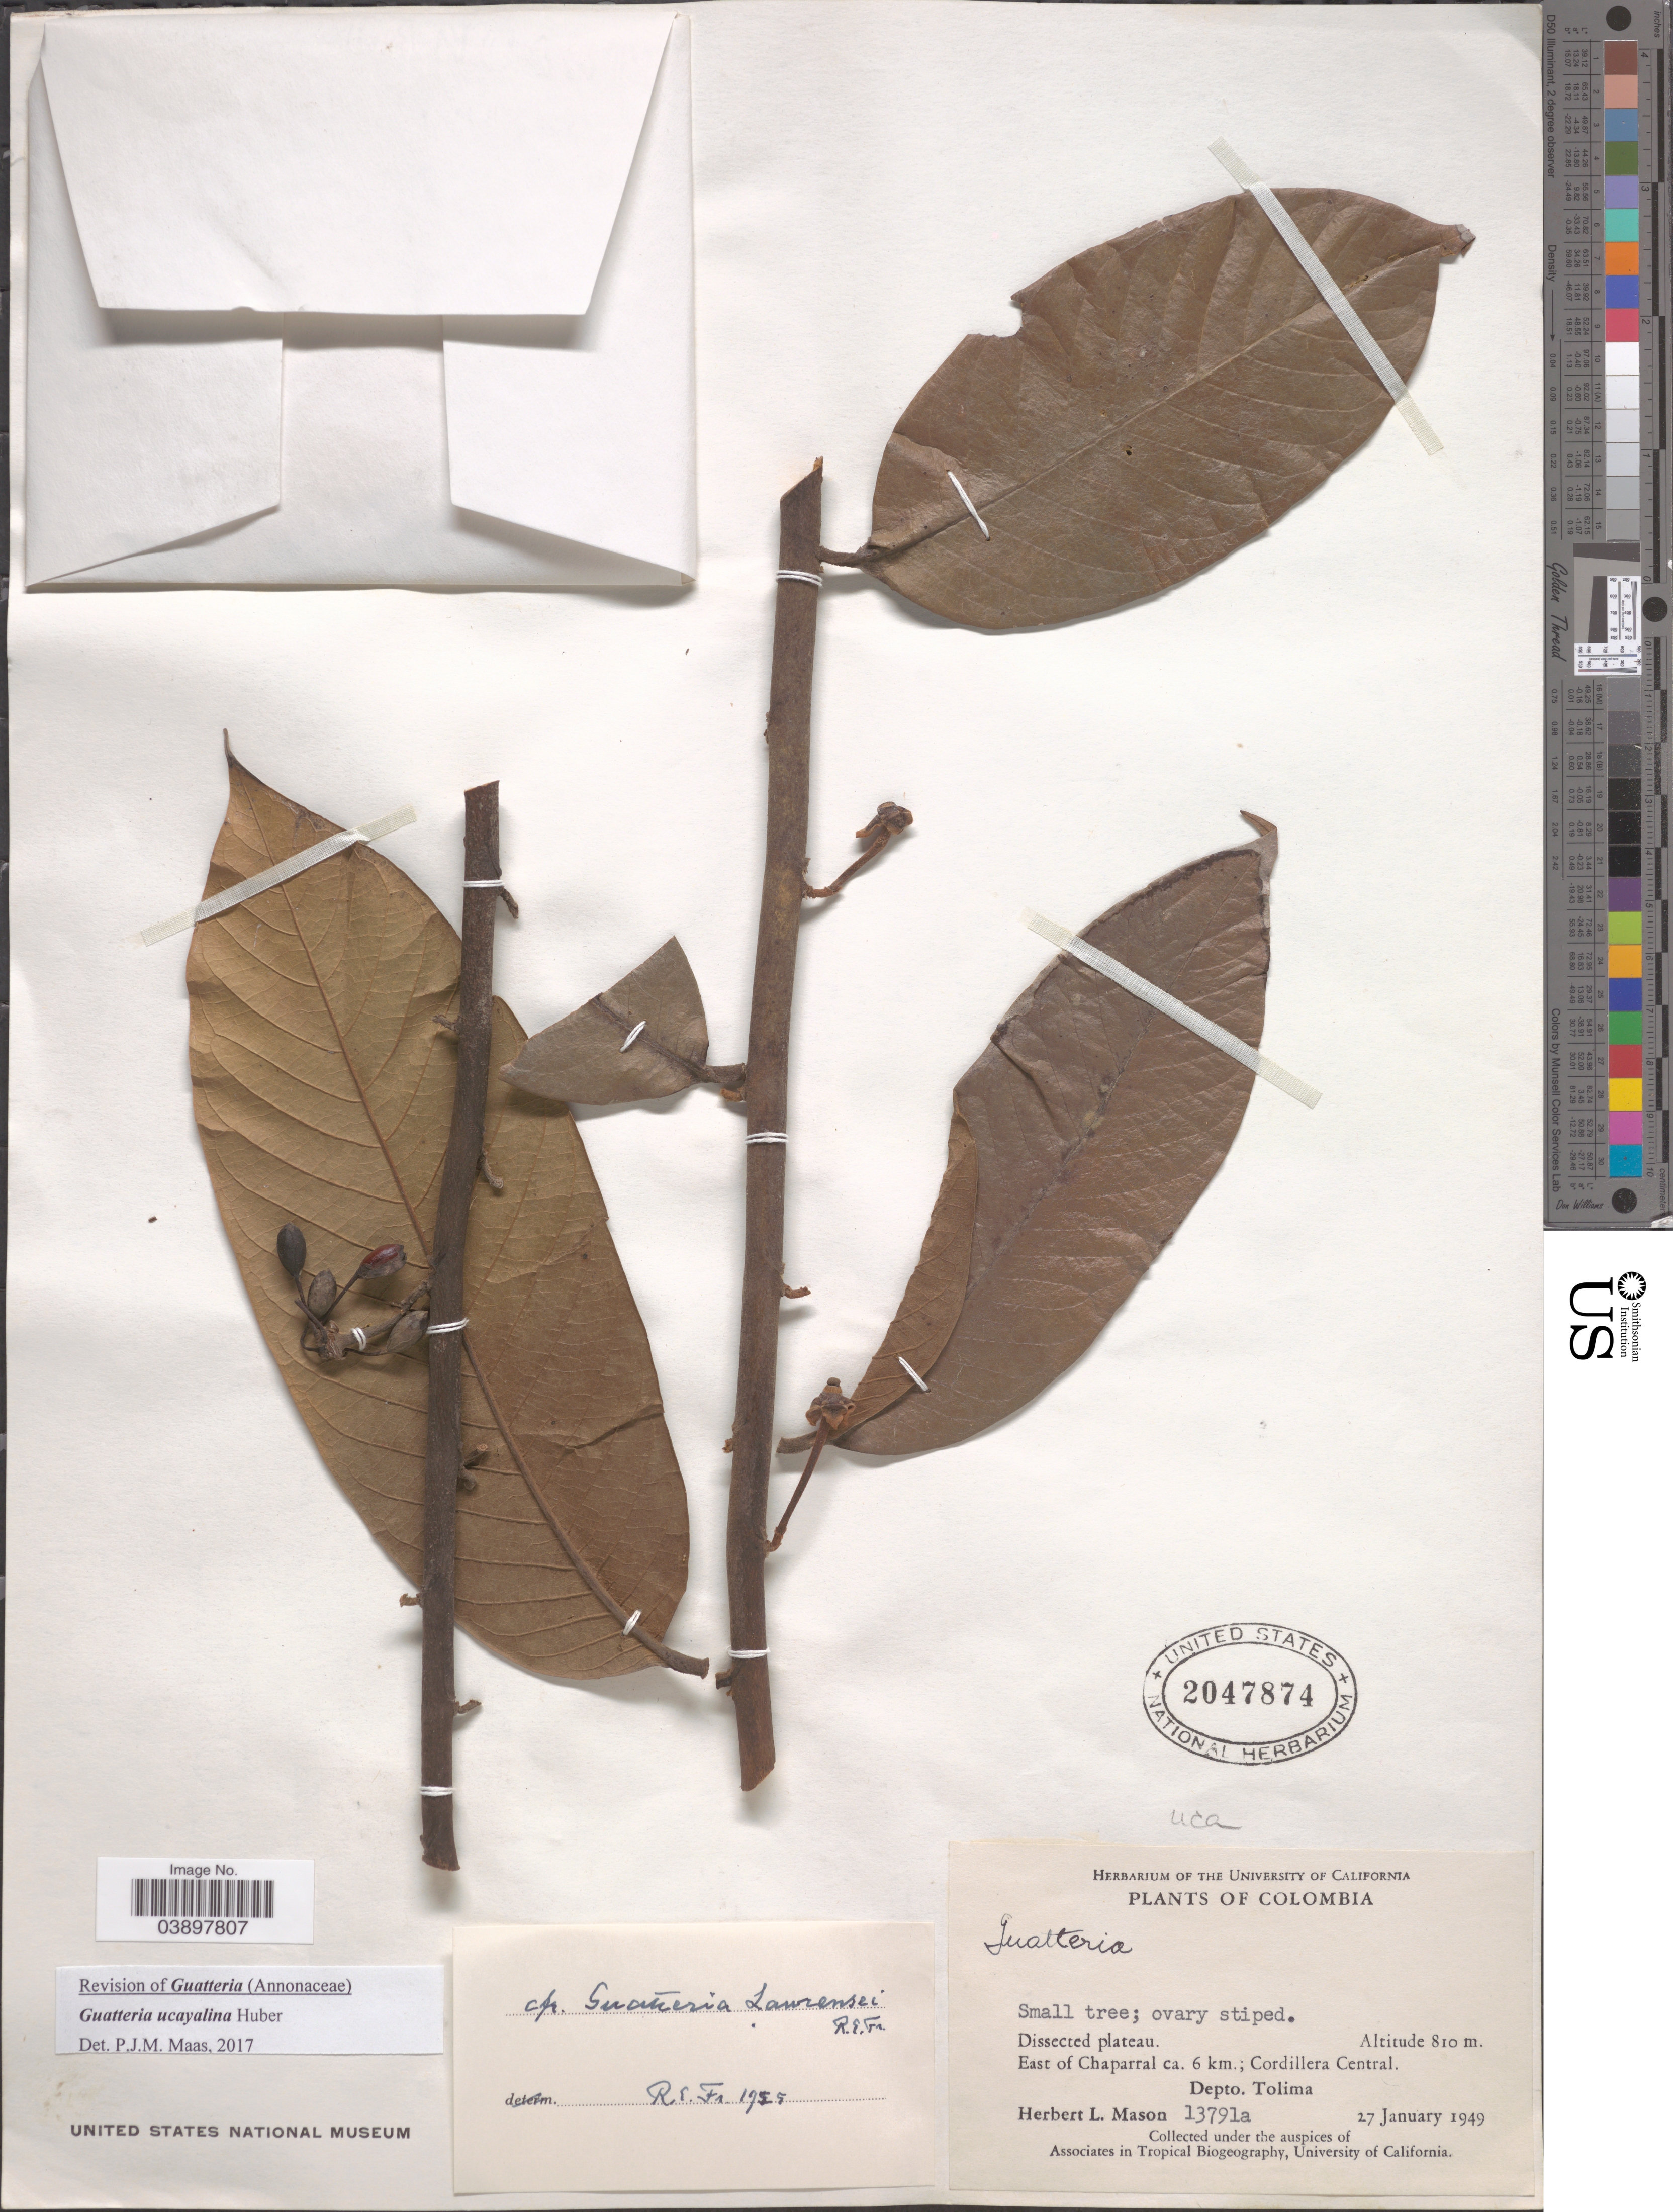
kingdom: Plantae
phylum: Tracheophyta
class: Magnoliopsida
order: Magnoliales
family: Annonaceae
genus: Guatteria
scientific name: Guatteria ucayalina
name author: Huber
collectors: H. L. Mason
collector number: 13791a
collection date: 1949-01-27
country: Colombia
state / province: Tolima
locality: East of Chaparral ca. 6 km.; Cordillera Central. Depto. Tolima.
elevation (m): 810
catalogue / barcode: US 2047874